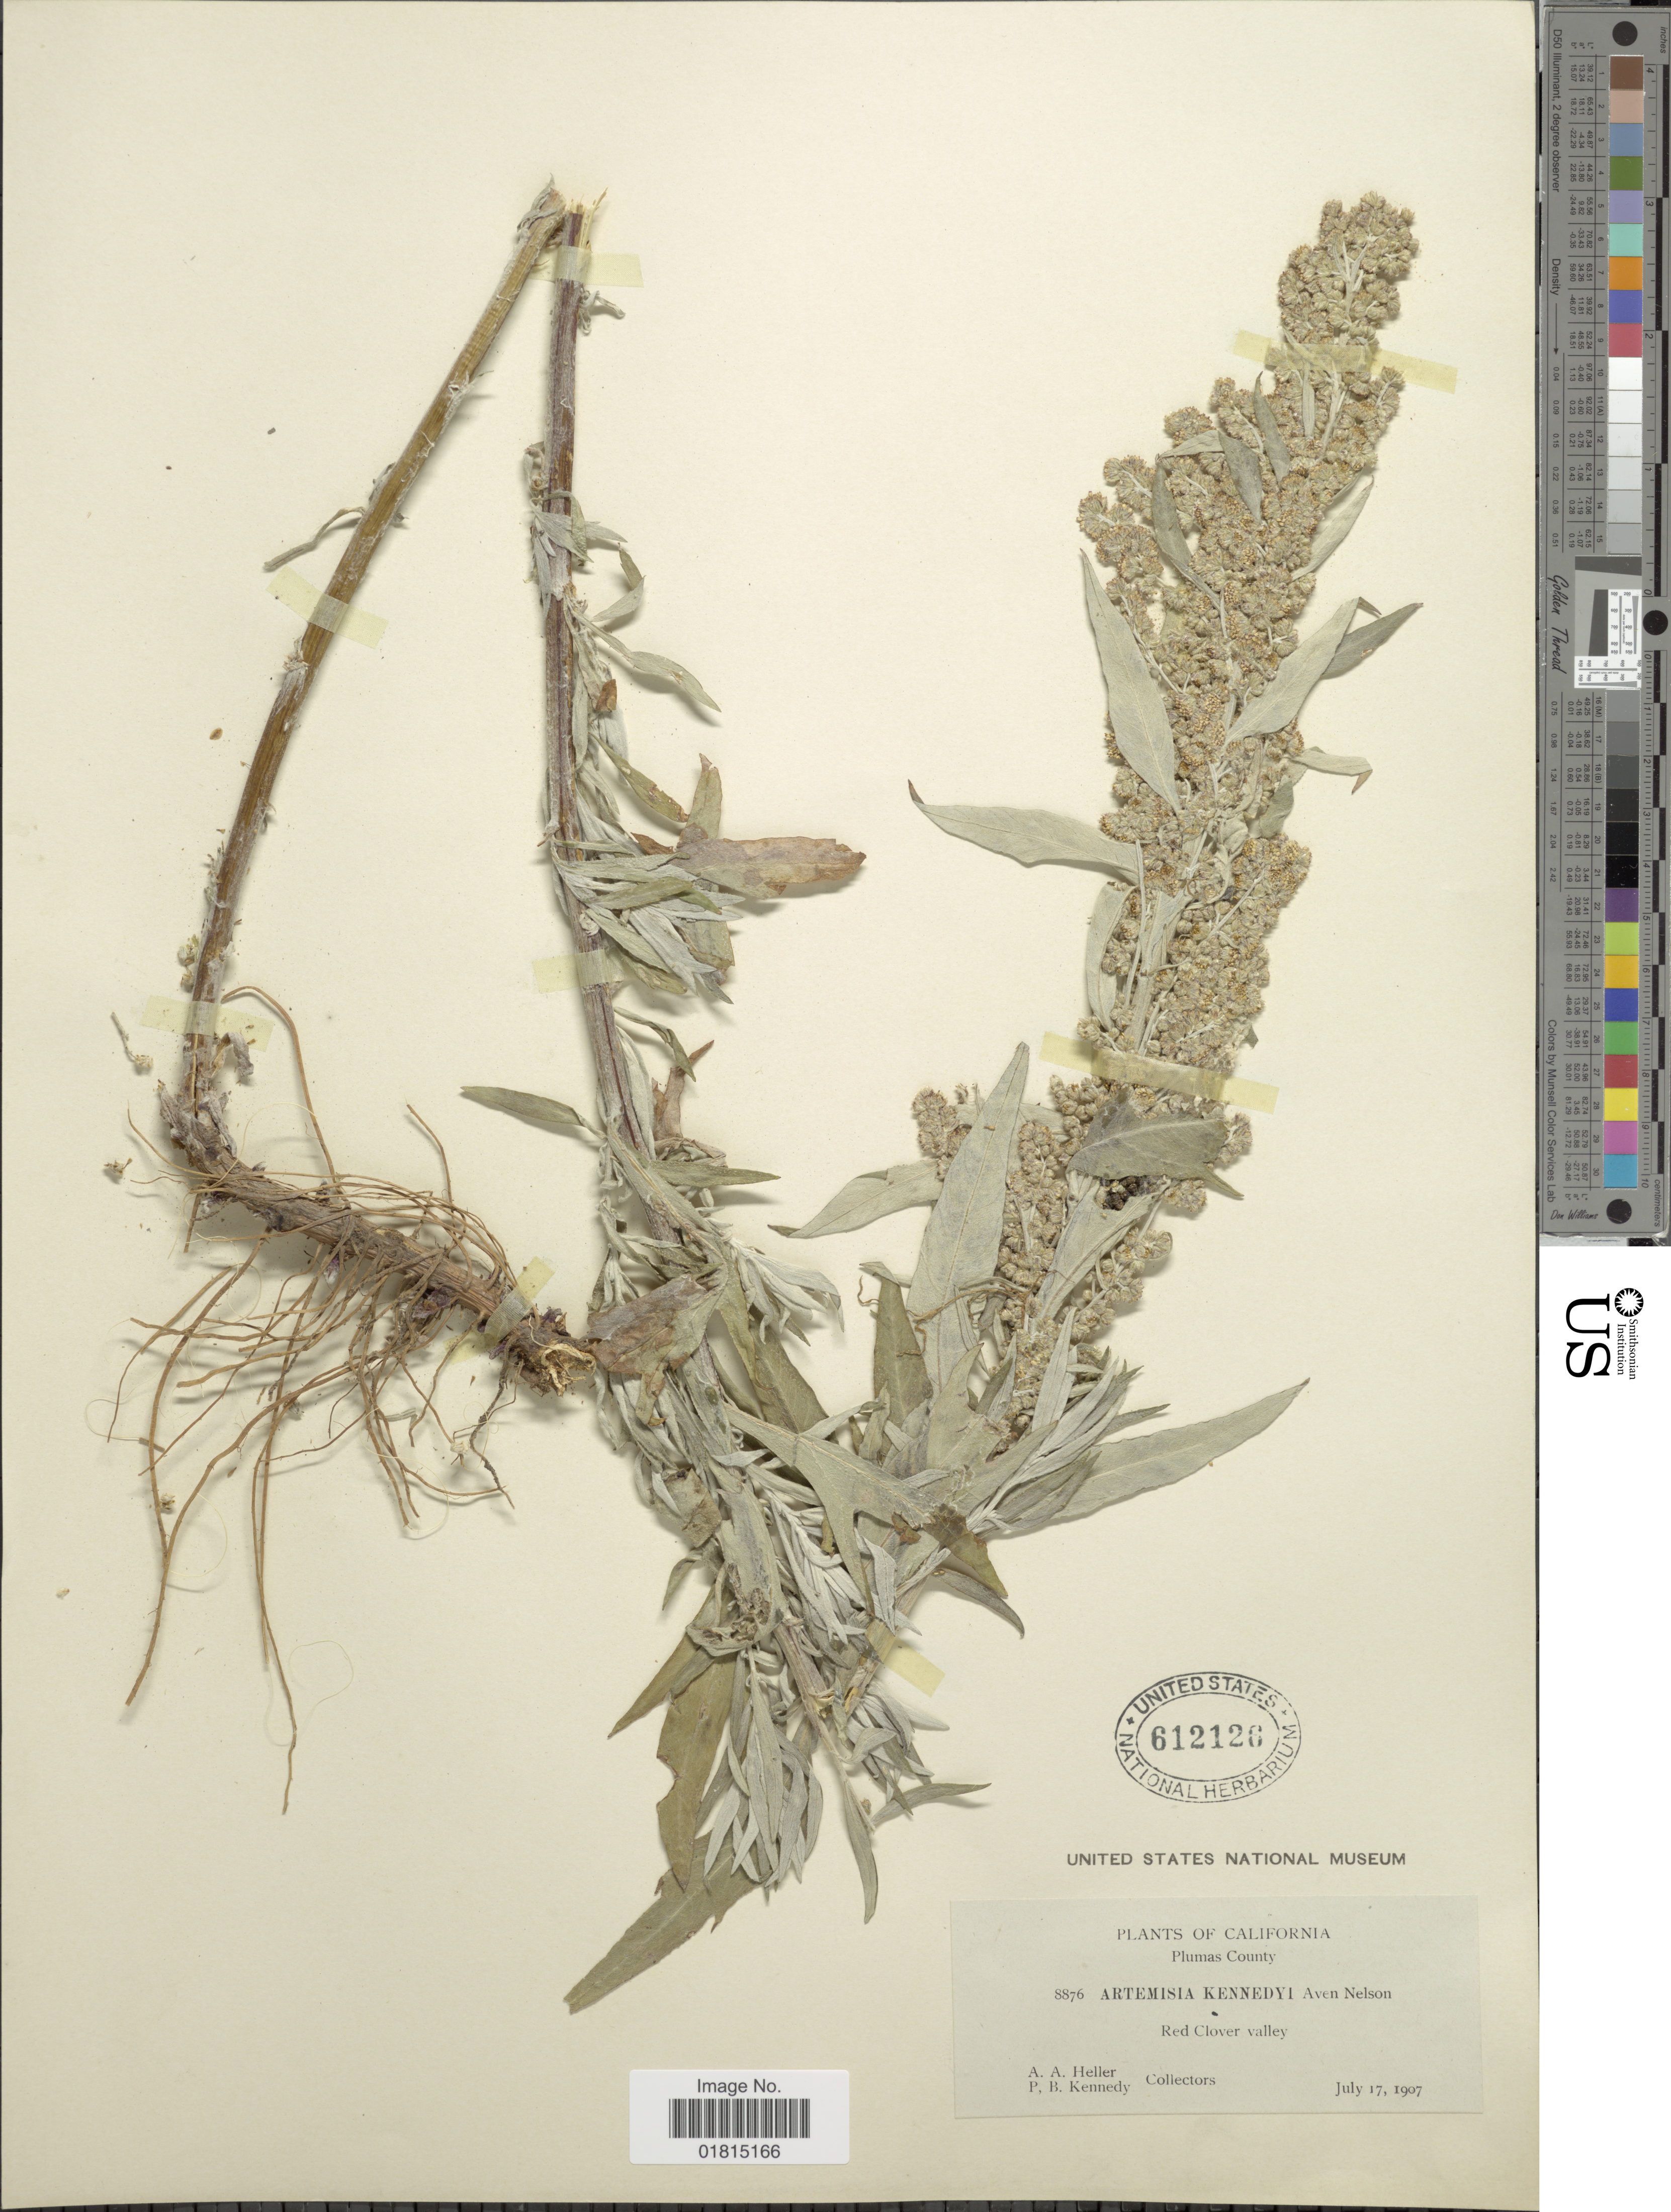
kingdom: Plantae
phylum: Tracheophyta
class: Magnoliopsida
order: Asterales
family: Asteraceae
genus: Artemisia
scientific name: Artemisia douglasiana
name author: Besser ex Hook.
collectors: A. A. Heller & P. B. Kennedy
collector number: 8876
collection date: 1907-07-17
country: United States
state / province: California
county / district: Plumas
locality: Plumas County. Red Clover valley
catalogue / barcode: US 612126